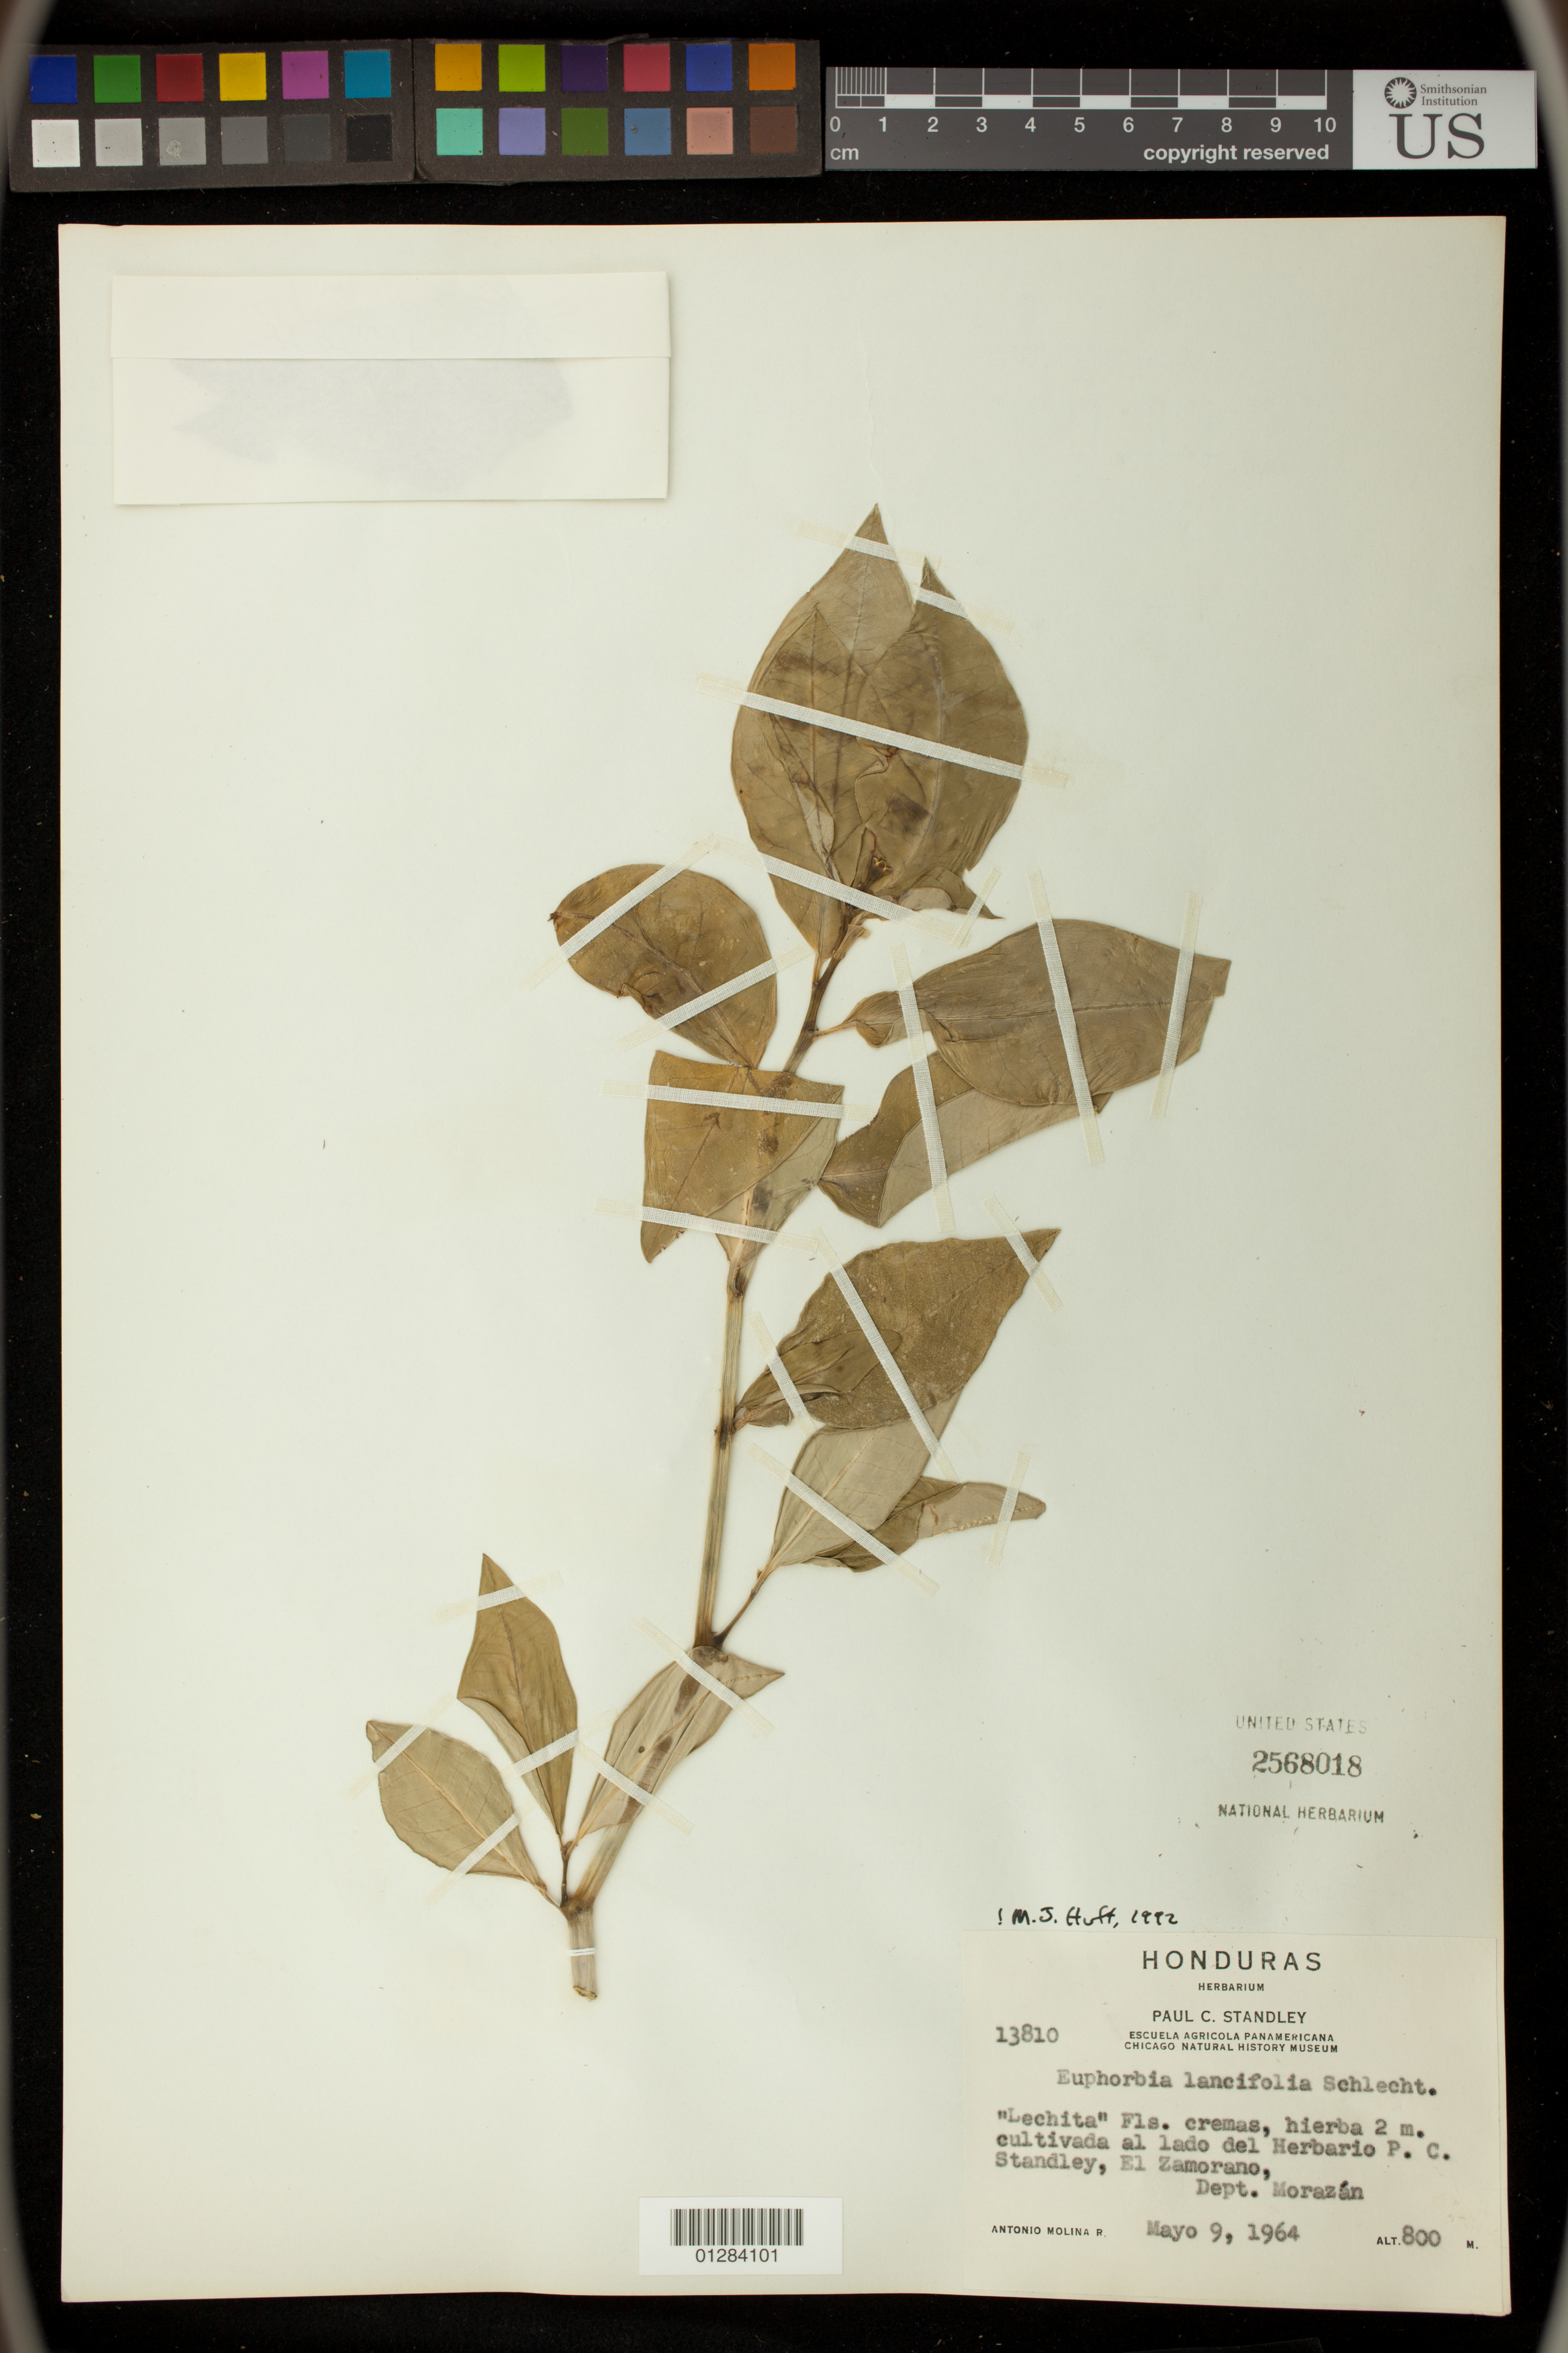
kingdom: Plantae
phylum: Tracheophyta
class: Magnoliopsida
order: Malpighiales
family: Euphorbiaceae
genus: Euphorbia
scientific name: Euphorbia lancifolia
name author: Schltdl.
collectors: A. Molina R.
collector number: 13810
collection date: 1964-05-09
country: Honduras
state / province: Fco. Morazán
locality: El Zamorano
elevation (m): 800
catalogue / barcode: US 2568018